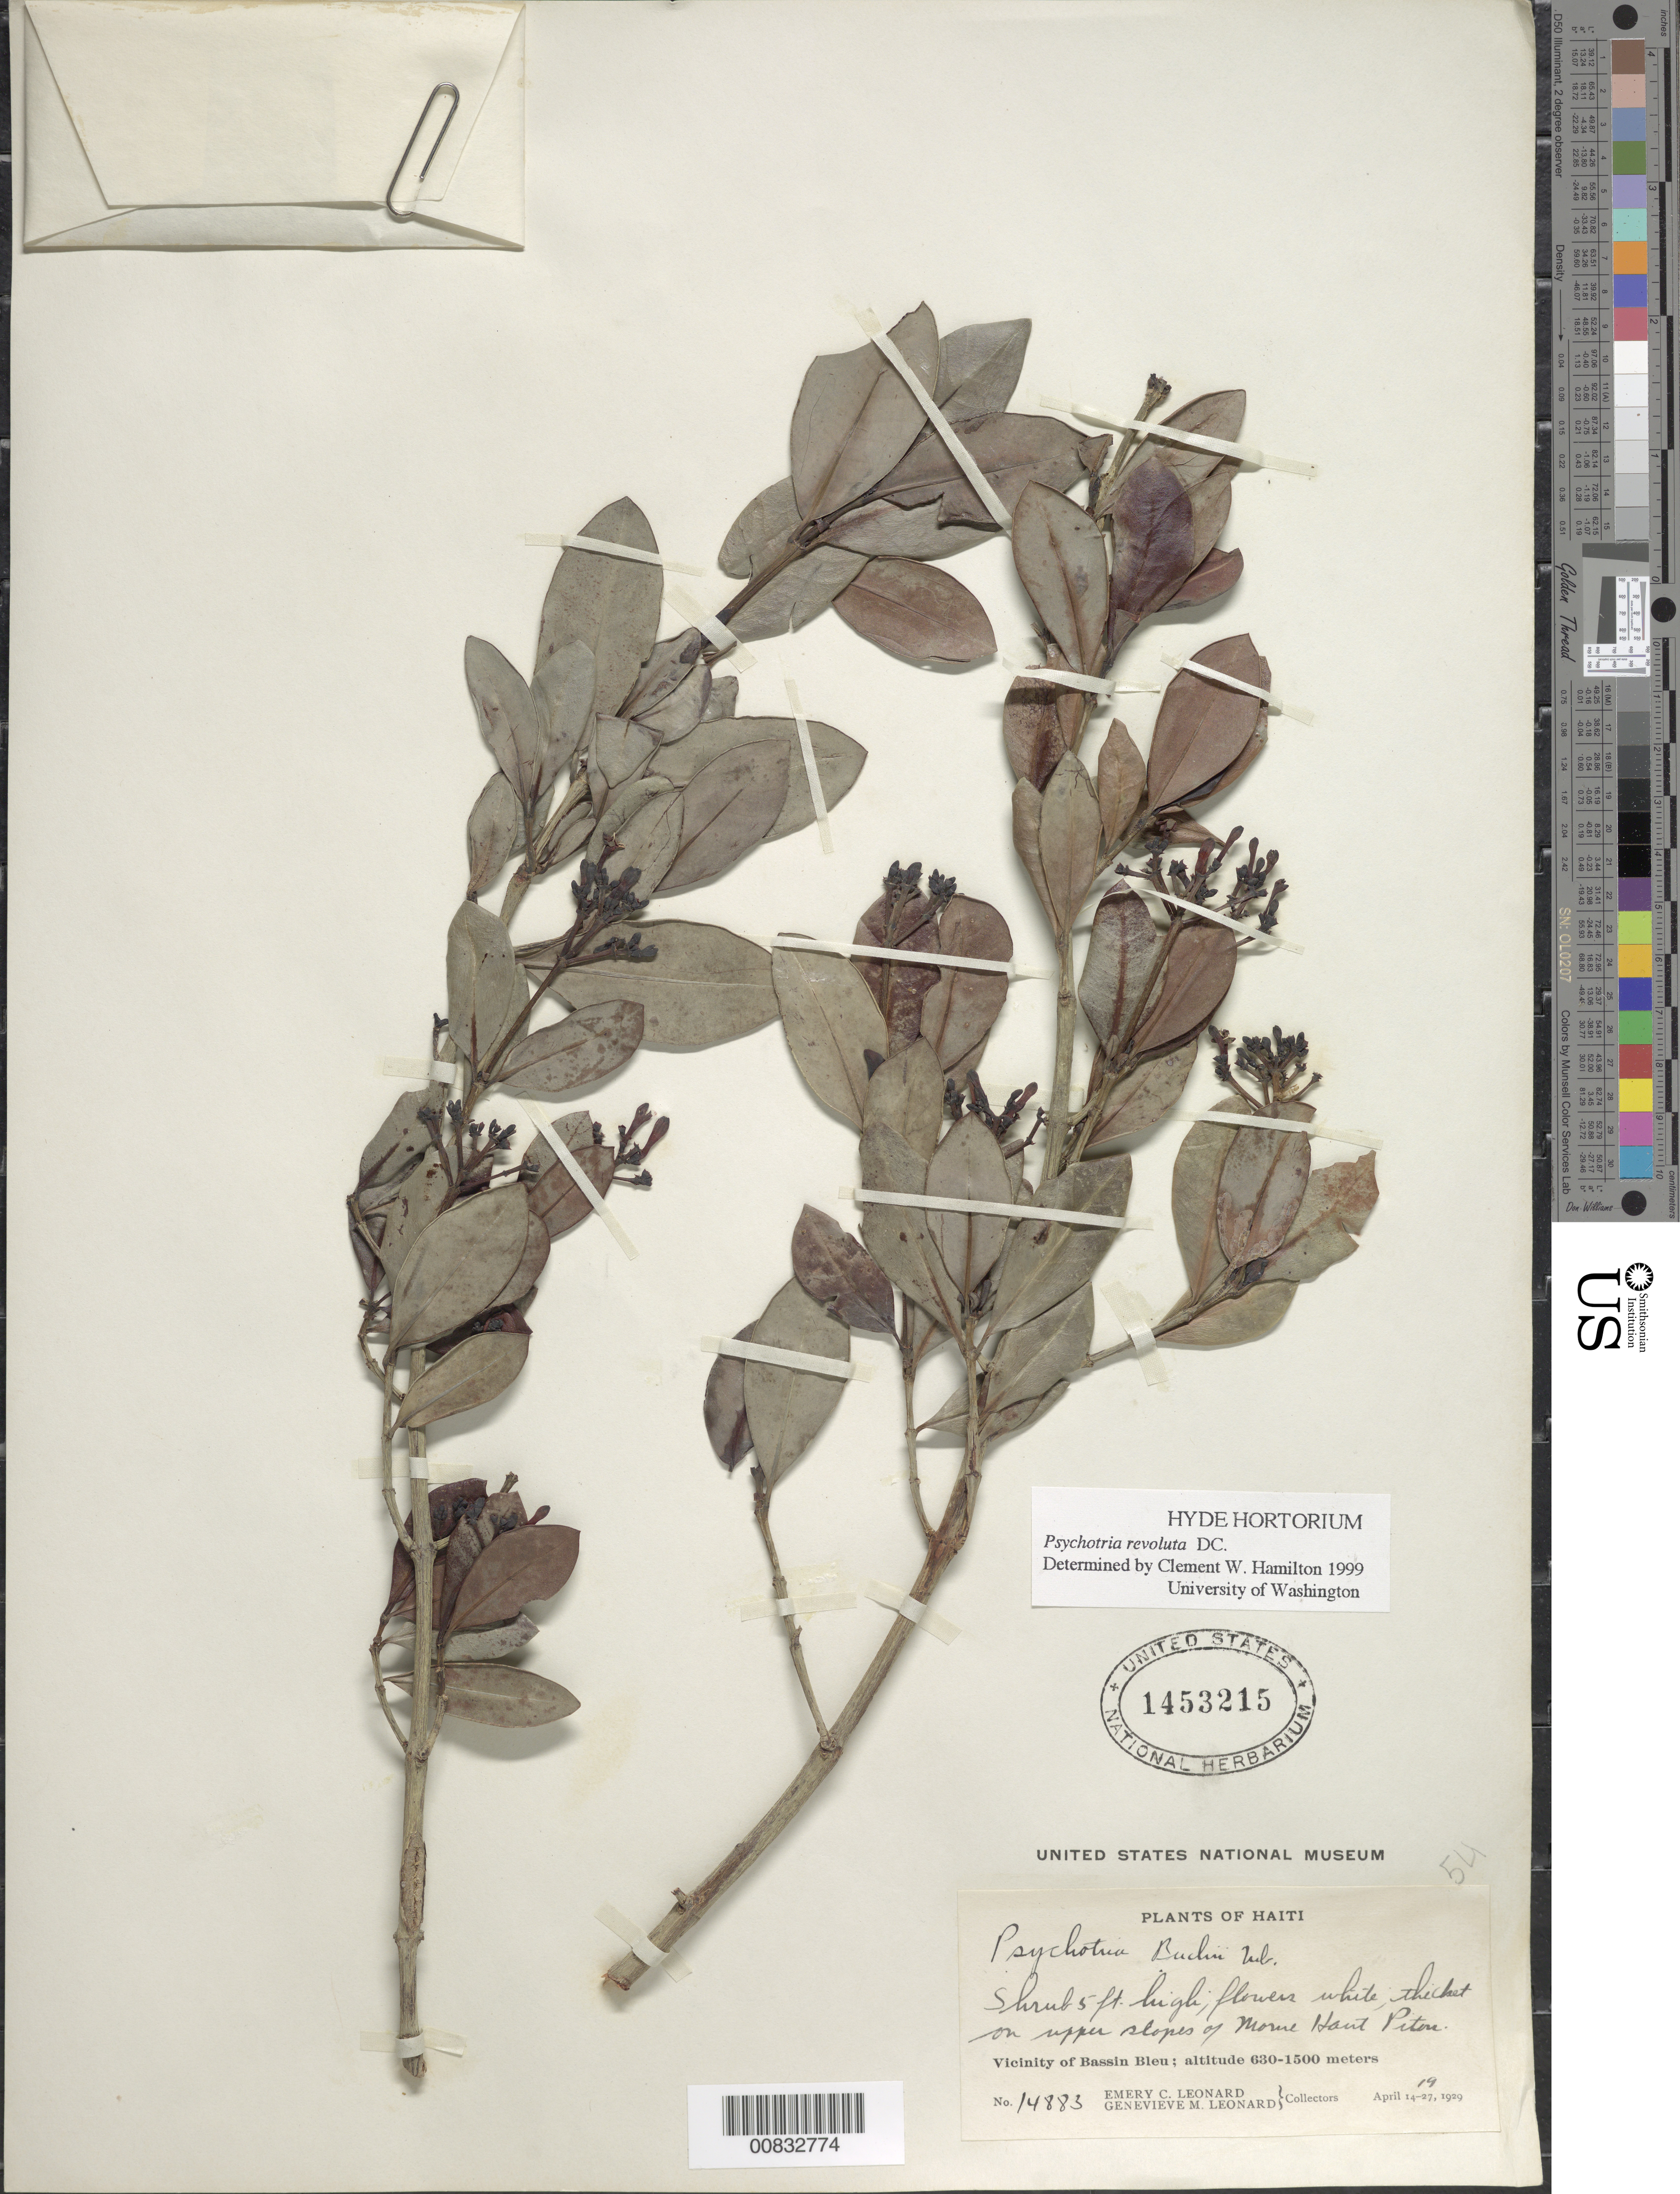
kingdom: Plantae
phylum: Tracheophyta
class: Magnoliopsida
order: Gentianales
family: Rubiaceae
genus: Psychotria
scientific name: Psychotria revoluta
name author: DC.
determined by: Hamilton, C. W.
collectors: E. C. Leonard & G. M. Leonard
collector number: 14883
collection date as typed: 19 Apr 1929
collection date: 1929-04-19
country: Haiti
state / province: Nord-Ouest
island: Hispaniola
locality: Vicinity of Bassin Bleu, upper slopes of Morne Haut Piton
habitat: Thickets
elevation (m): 630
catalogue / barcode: US 1453215